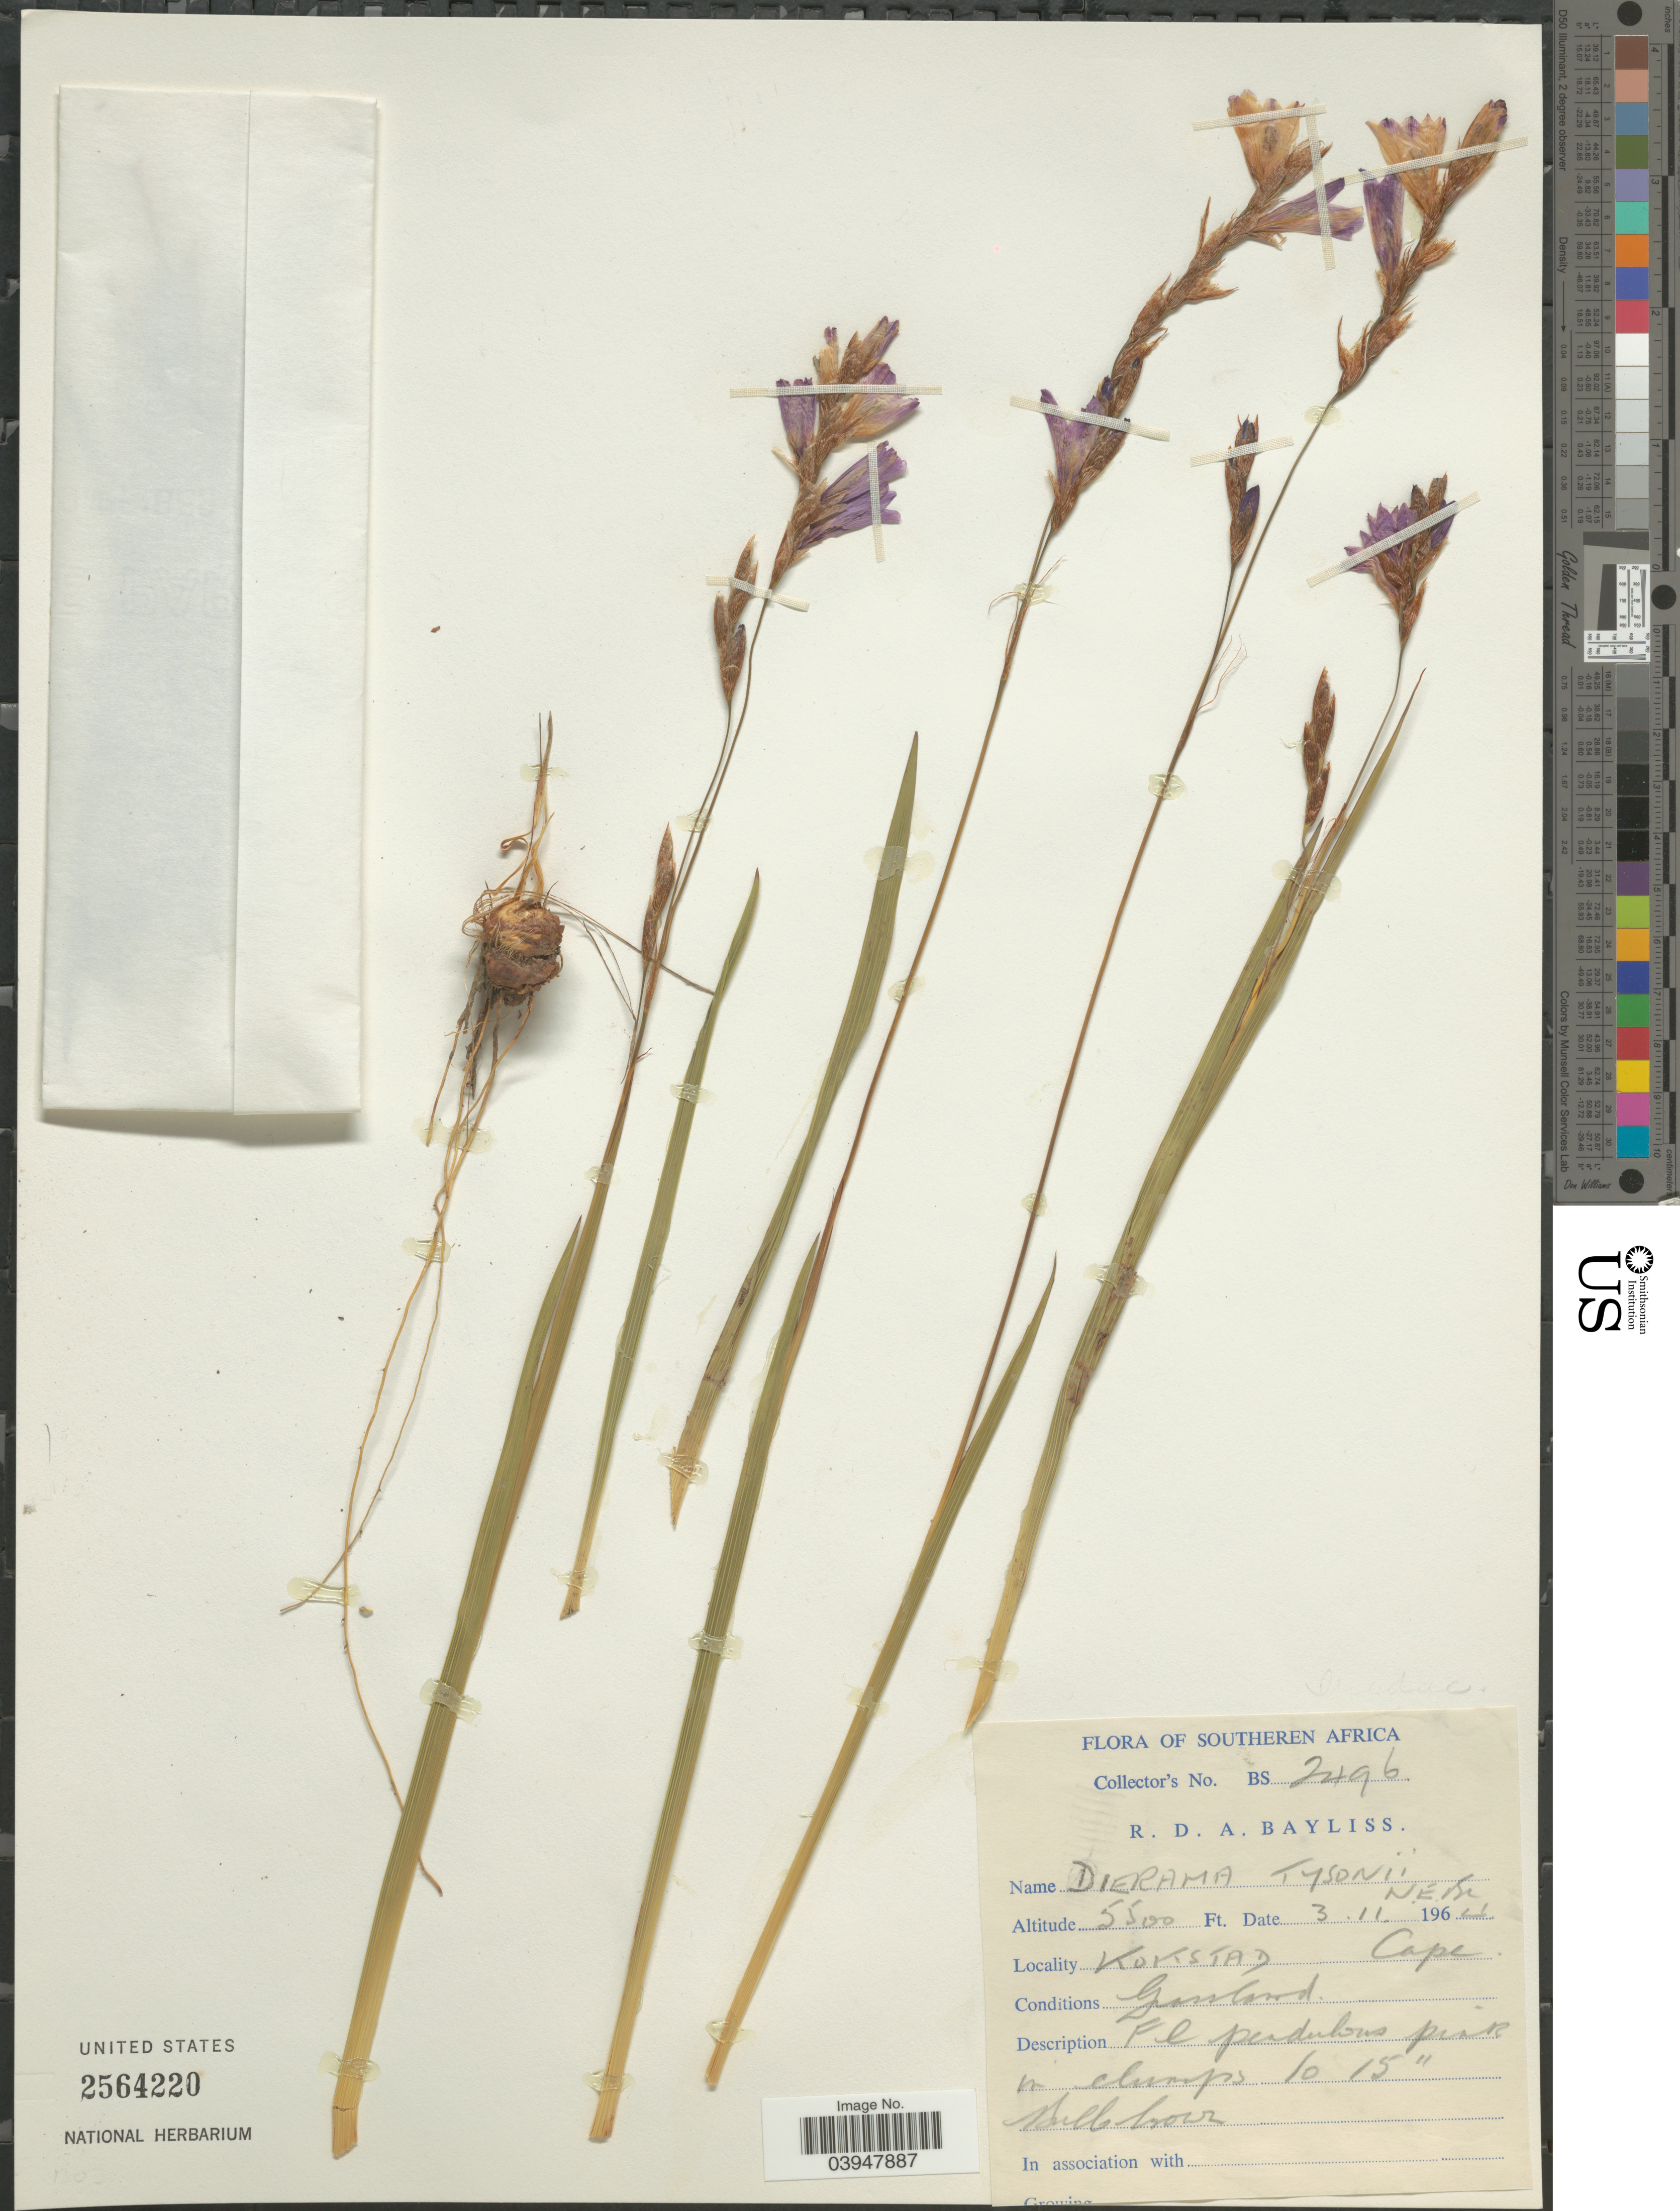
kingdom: Plantae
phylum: Tracheophyta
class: Liliopsida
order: Asparagales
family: Iridaceae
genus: Dierama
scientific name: Dierama tysonii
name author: N.E. Br.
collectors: R. Bayliss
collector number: BS2496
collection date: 1964-11-03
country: South Africa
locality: Southeren Africa. Kokstad Cape.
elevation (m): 1676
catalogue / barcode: US 2564220